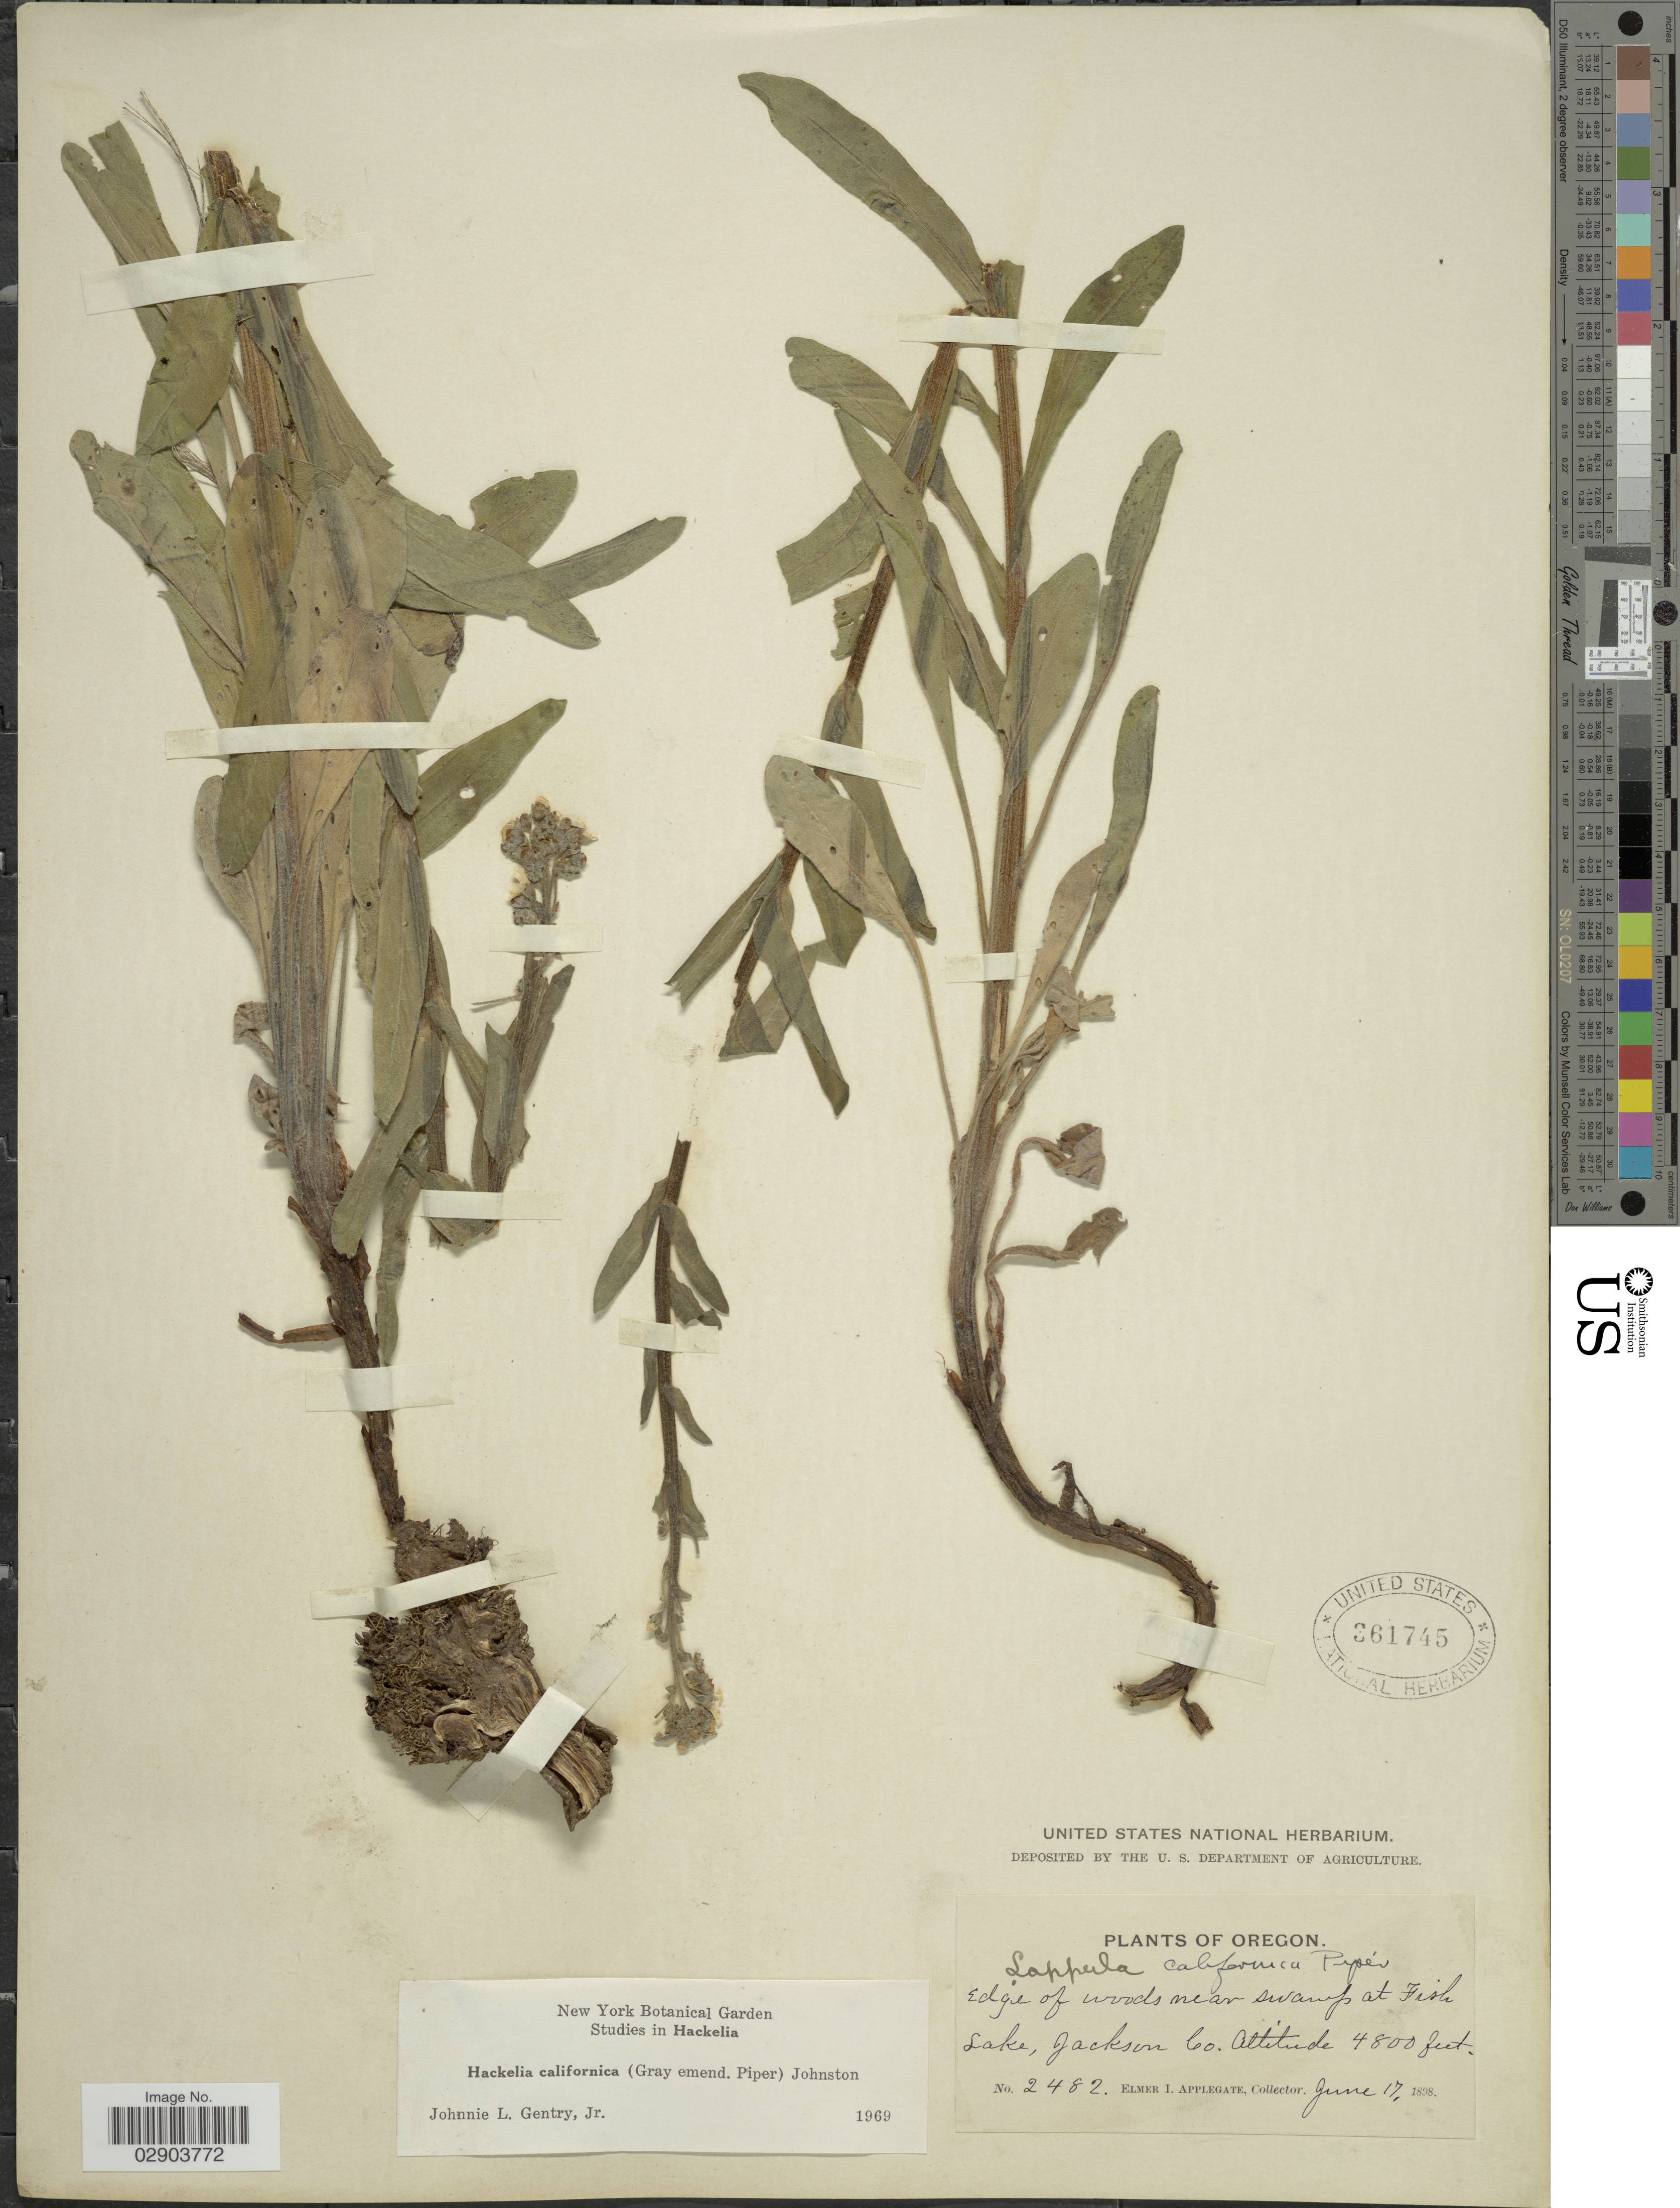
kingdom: Plantae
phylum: Tracheophyta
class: Magnoliopsida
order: Boraginales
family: Boraginaceae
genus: Hackelia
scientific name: Hackelia californica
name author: (A. Gray) I.M. Johnst.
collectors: E. I. Applegate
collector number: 2482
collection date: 1898-06-17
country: United States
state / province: Oregon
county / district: Jackson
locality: Edge of woods near Swamp at Fish Lake, Jackson Co.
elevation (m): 1463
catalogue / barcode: US 361745